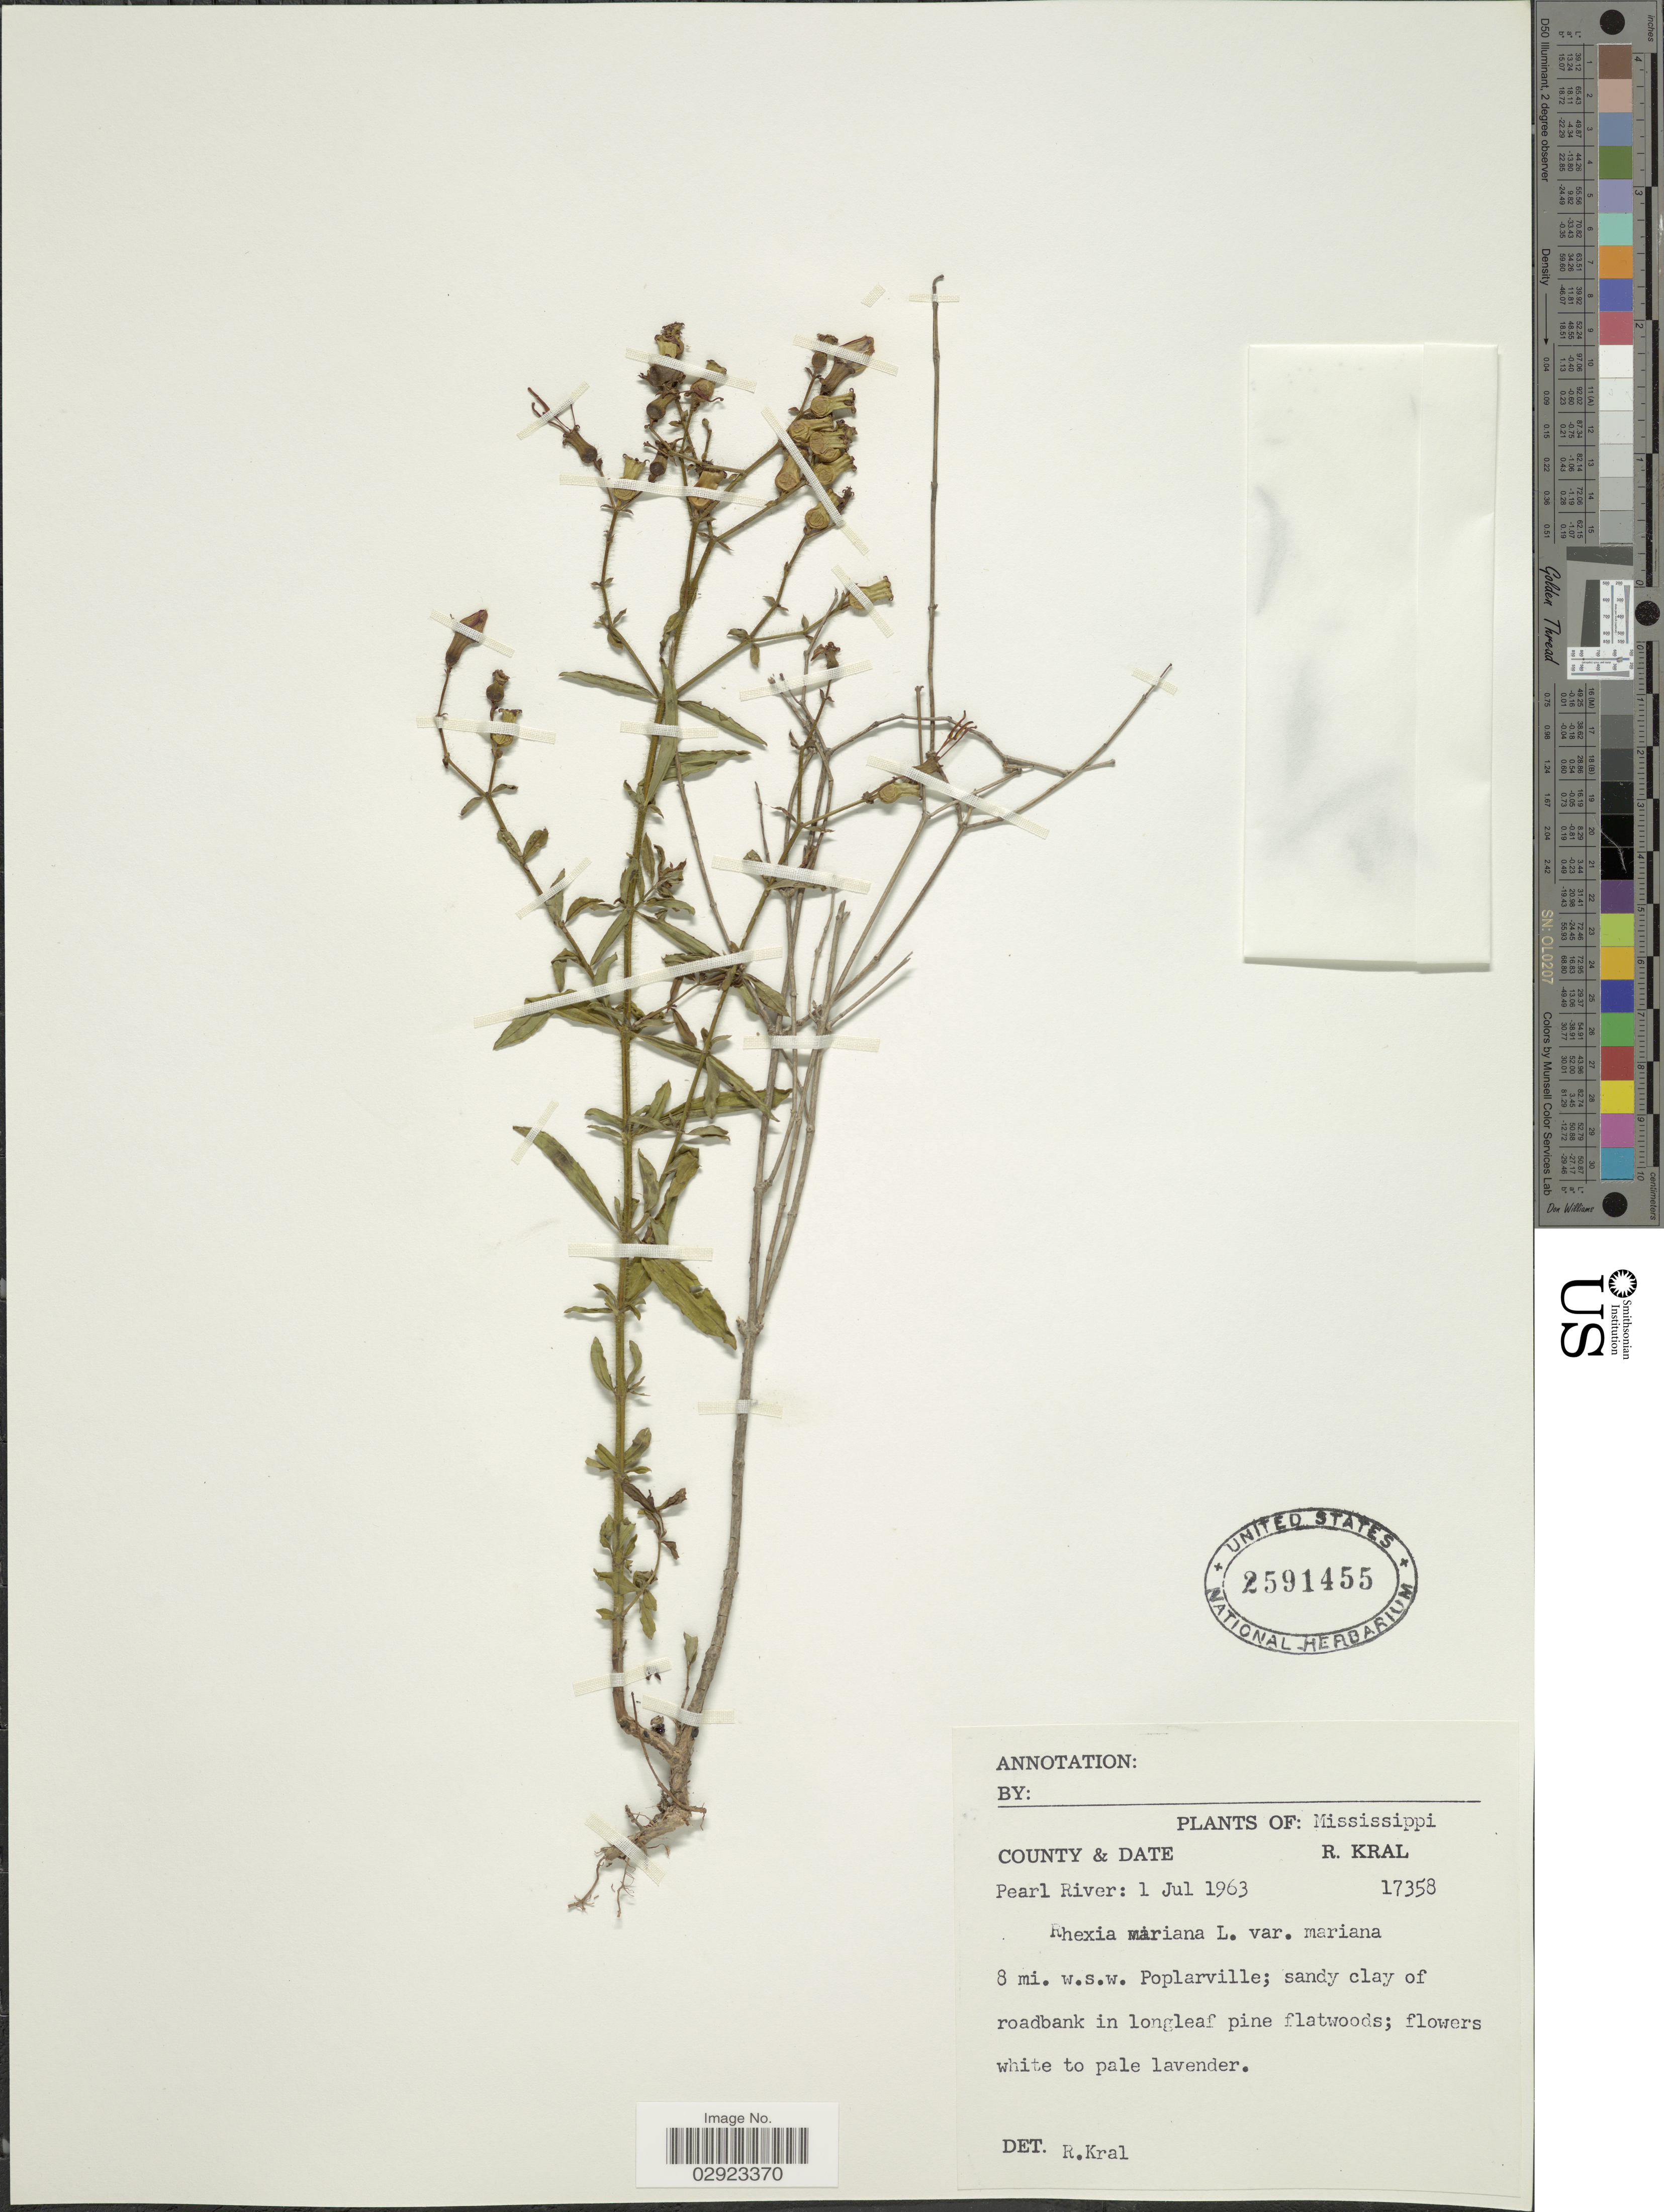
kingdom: Plantae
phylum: Tracheophyta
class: Magnoliopsida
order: Myrtales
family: Melastomataceae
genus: Rhexia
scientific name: Rhexia mariana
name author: L.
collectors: R. Kral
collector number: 17358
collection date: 1963-07-01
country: United States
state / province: Mississippi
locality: County Pearl River, 8 mi. w.s.w. Poplarville.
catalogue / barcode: US 2591455